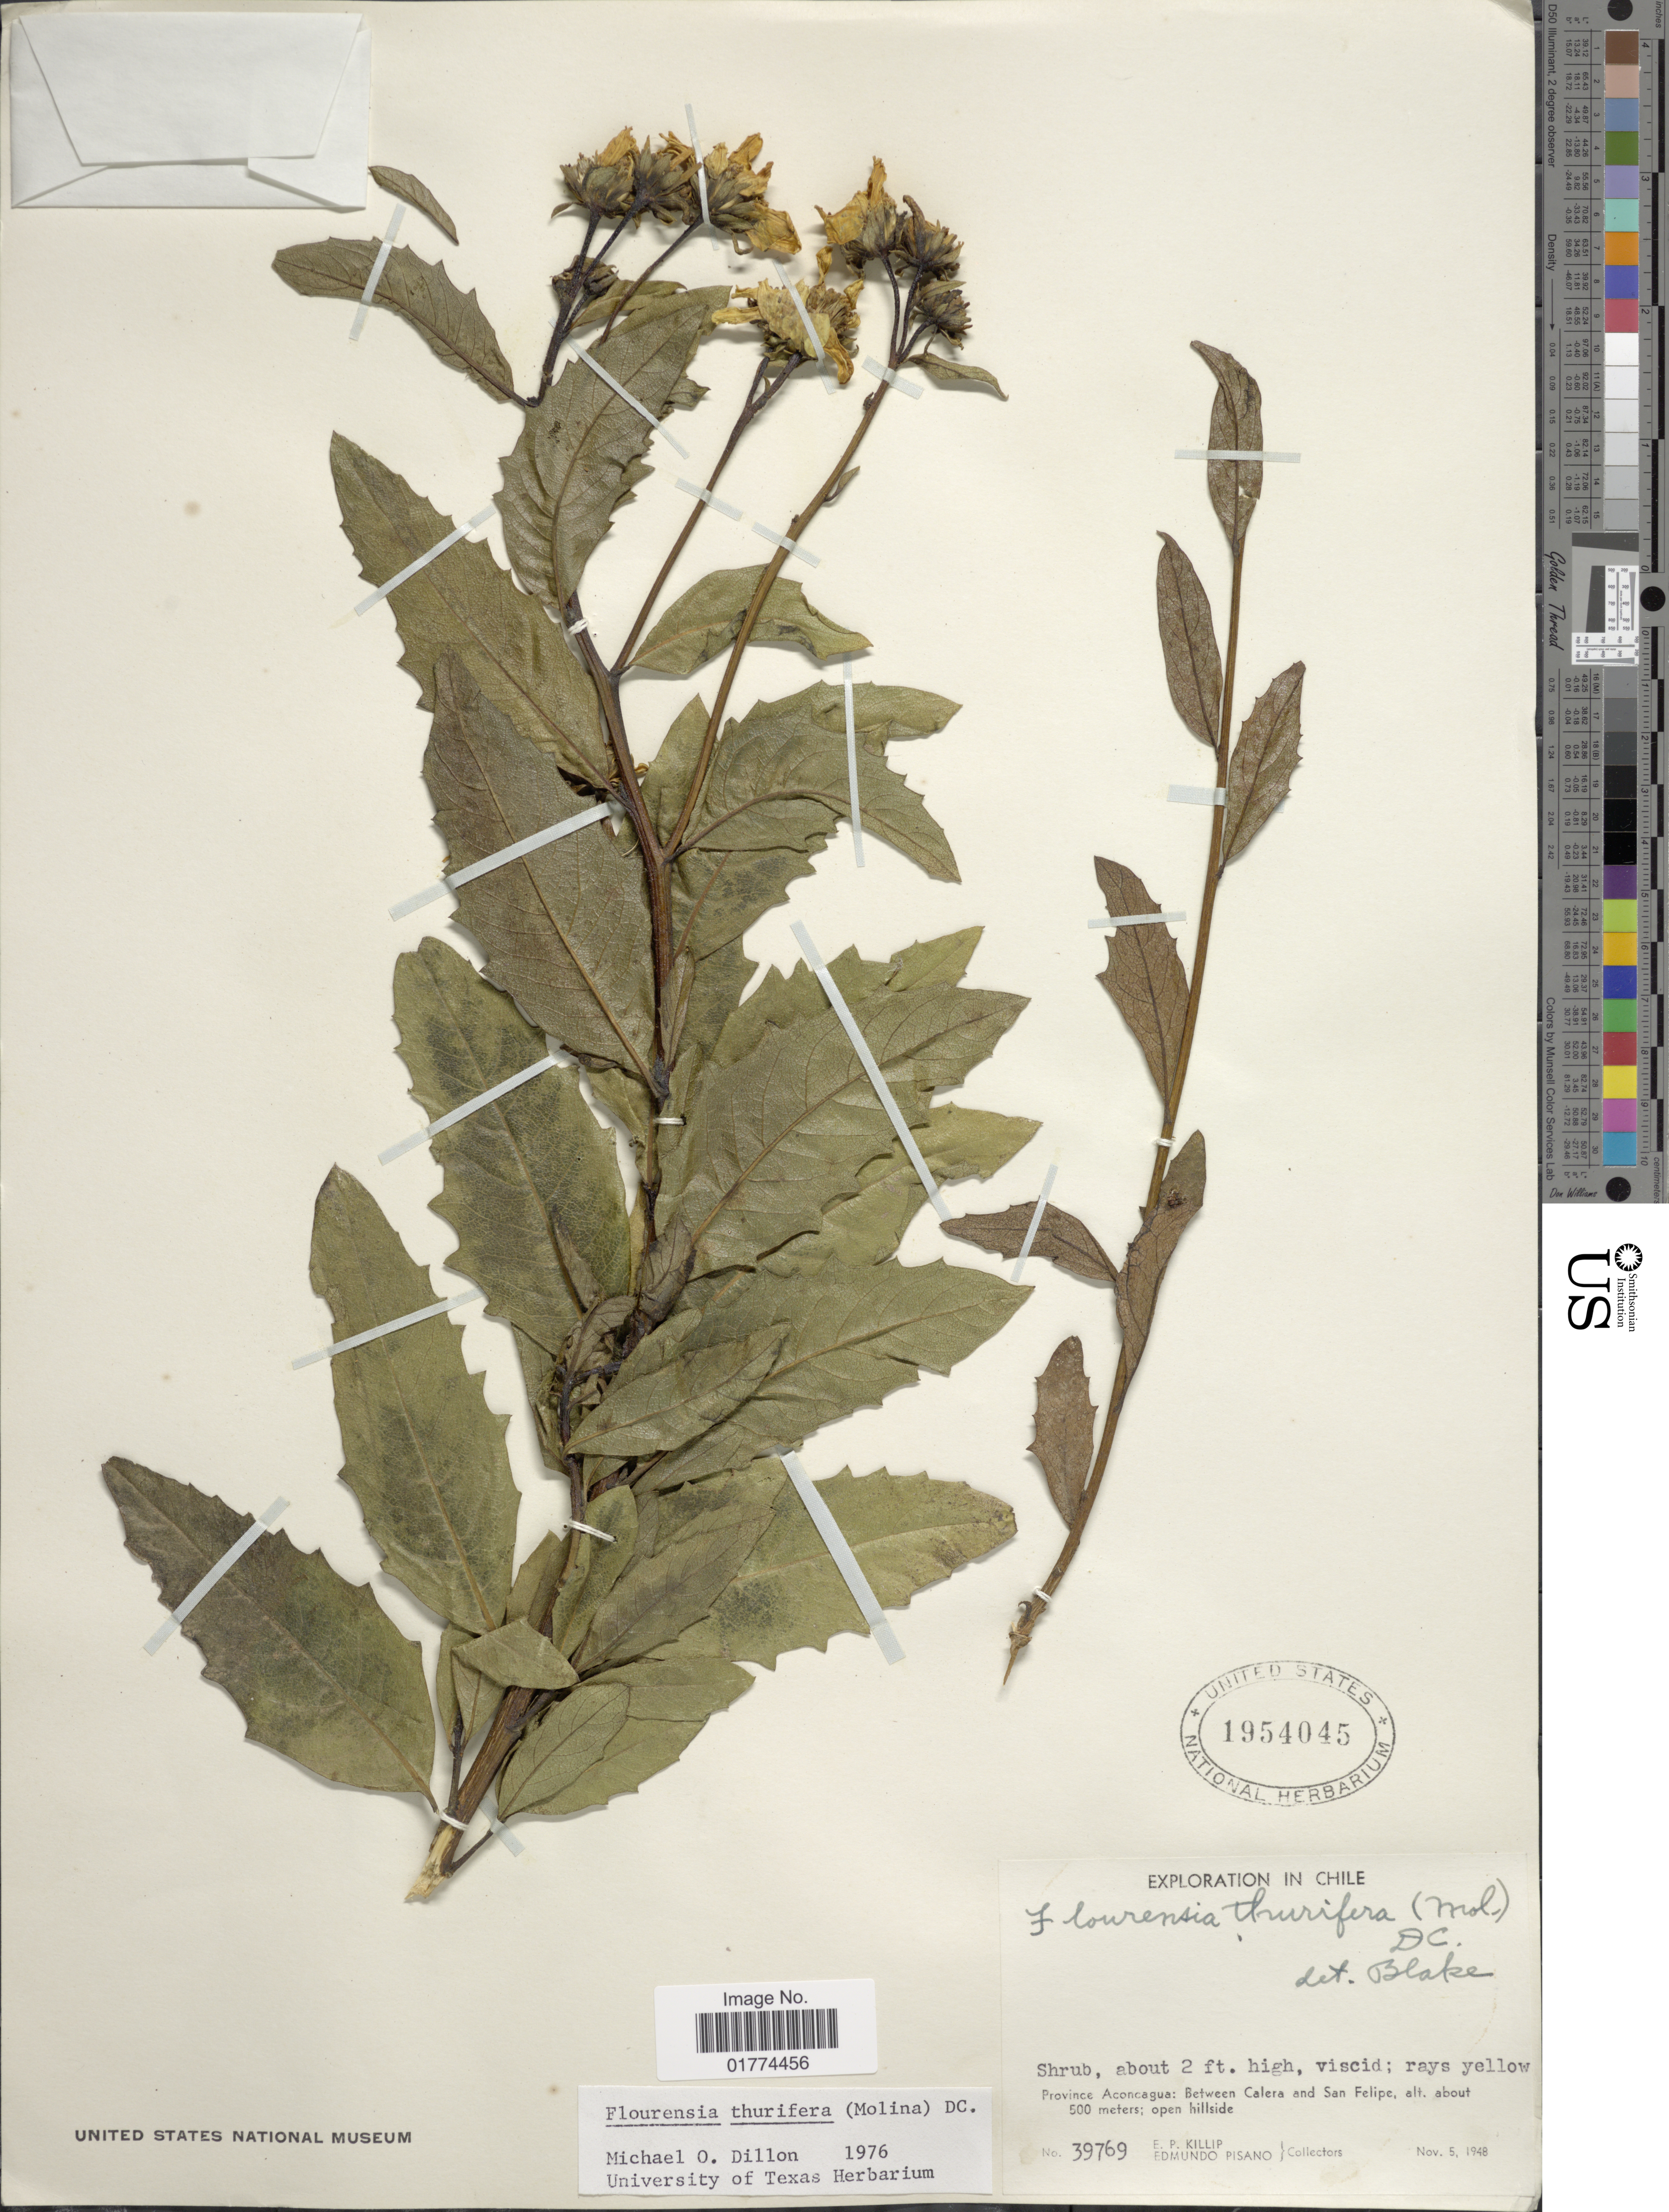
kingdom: Plantae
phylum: Tracheophyta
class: Magnoliopsida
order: Asterales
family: Asteraceae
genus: Flourensia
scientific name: Flourensia thurifera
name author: (Molina) DC.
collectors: E. P. Killip & E. Pisano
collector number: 39769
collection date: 1948-11-05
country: Chile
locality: Province Aconcagua: Between Calera and San Felipe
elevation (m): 500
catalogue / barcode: US 1954045